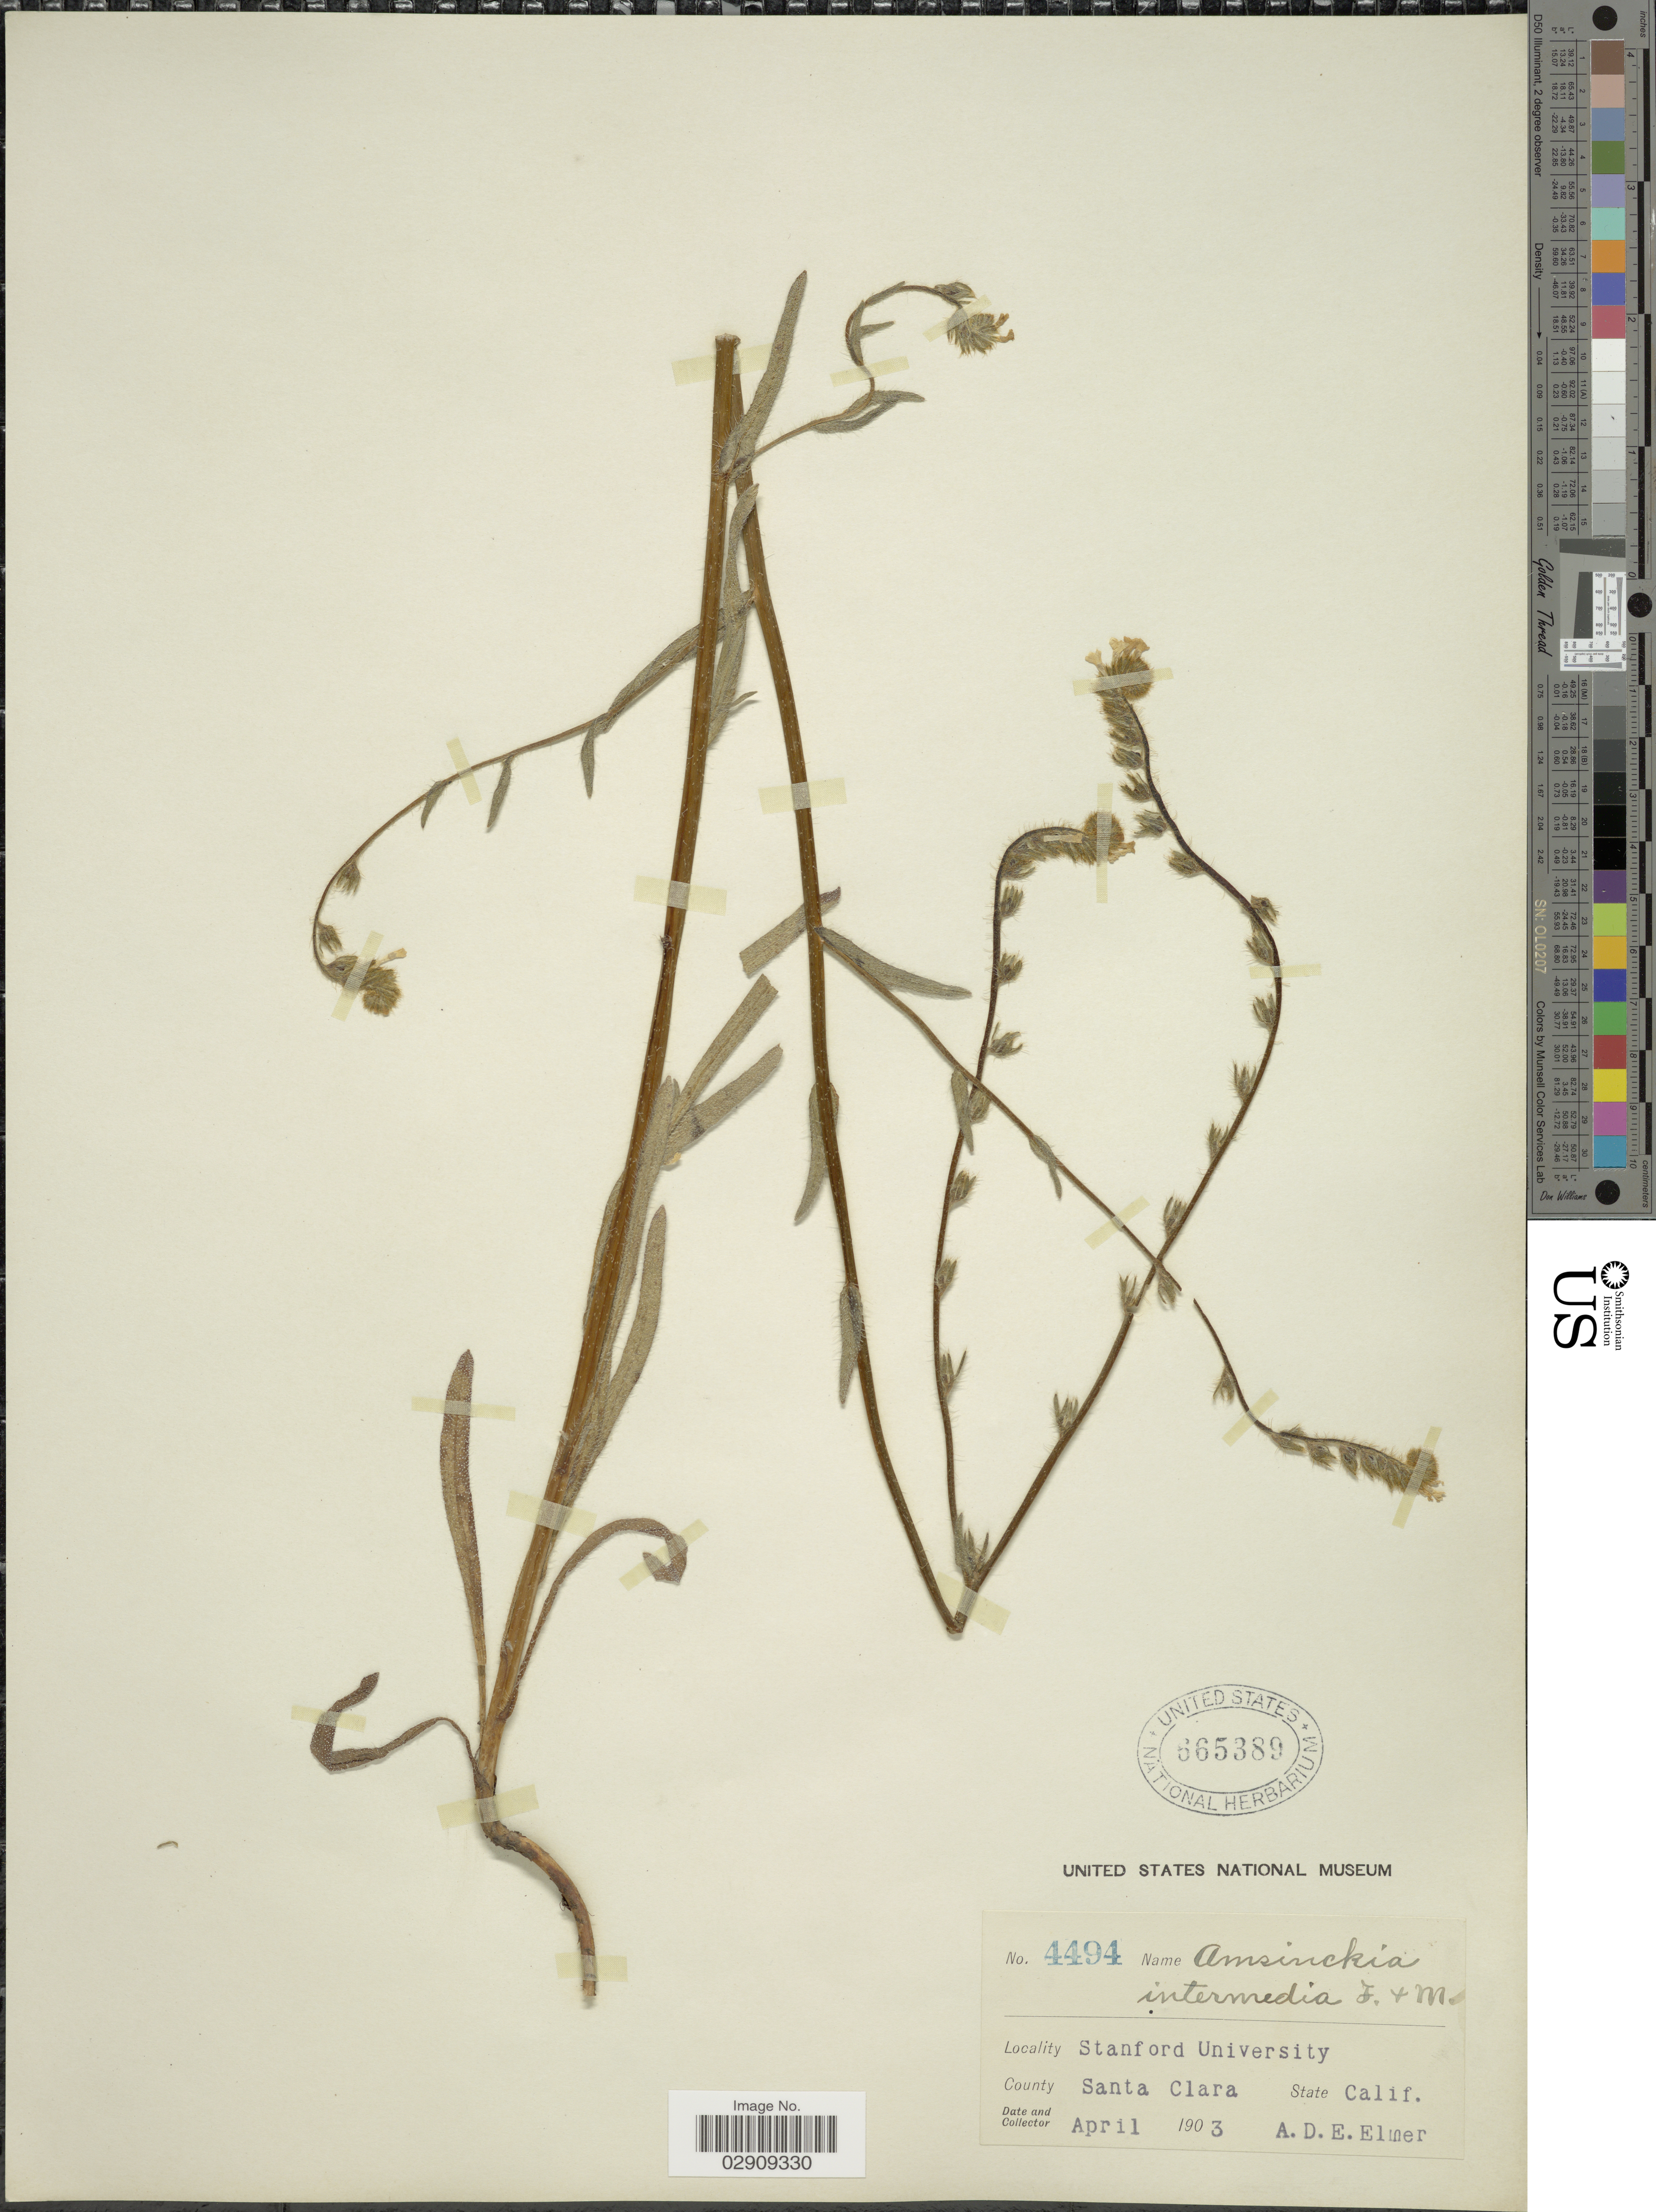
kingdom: Plantae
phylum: Tracheophyta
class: Magnoliopsida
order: Boraginales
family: Boraginaceae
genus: Amsinckia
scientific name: Amsinckia menziesii var. intermedia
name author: (Fisch. & C.A. Mey.) Ganders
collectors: A. D. E. Elmer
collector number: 4494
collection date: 1903-04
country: United States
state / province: California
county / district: Santa Clara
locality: Stanford University. County Santa Clara.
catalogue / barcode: US 665389